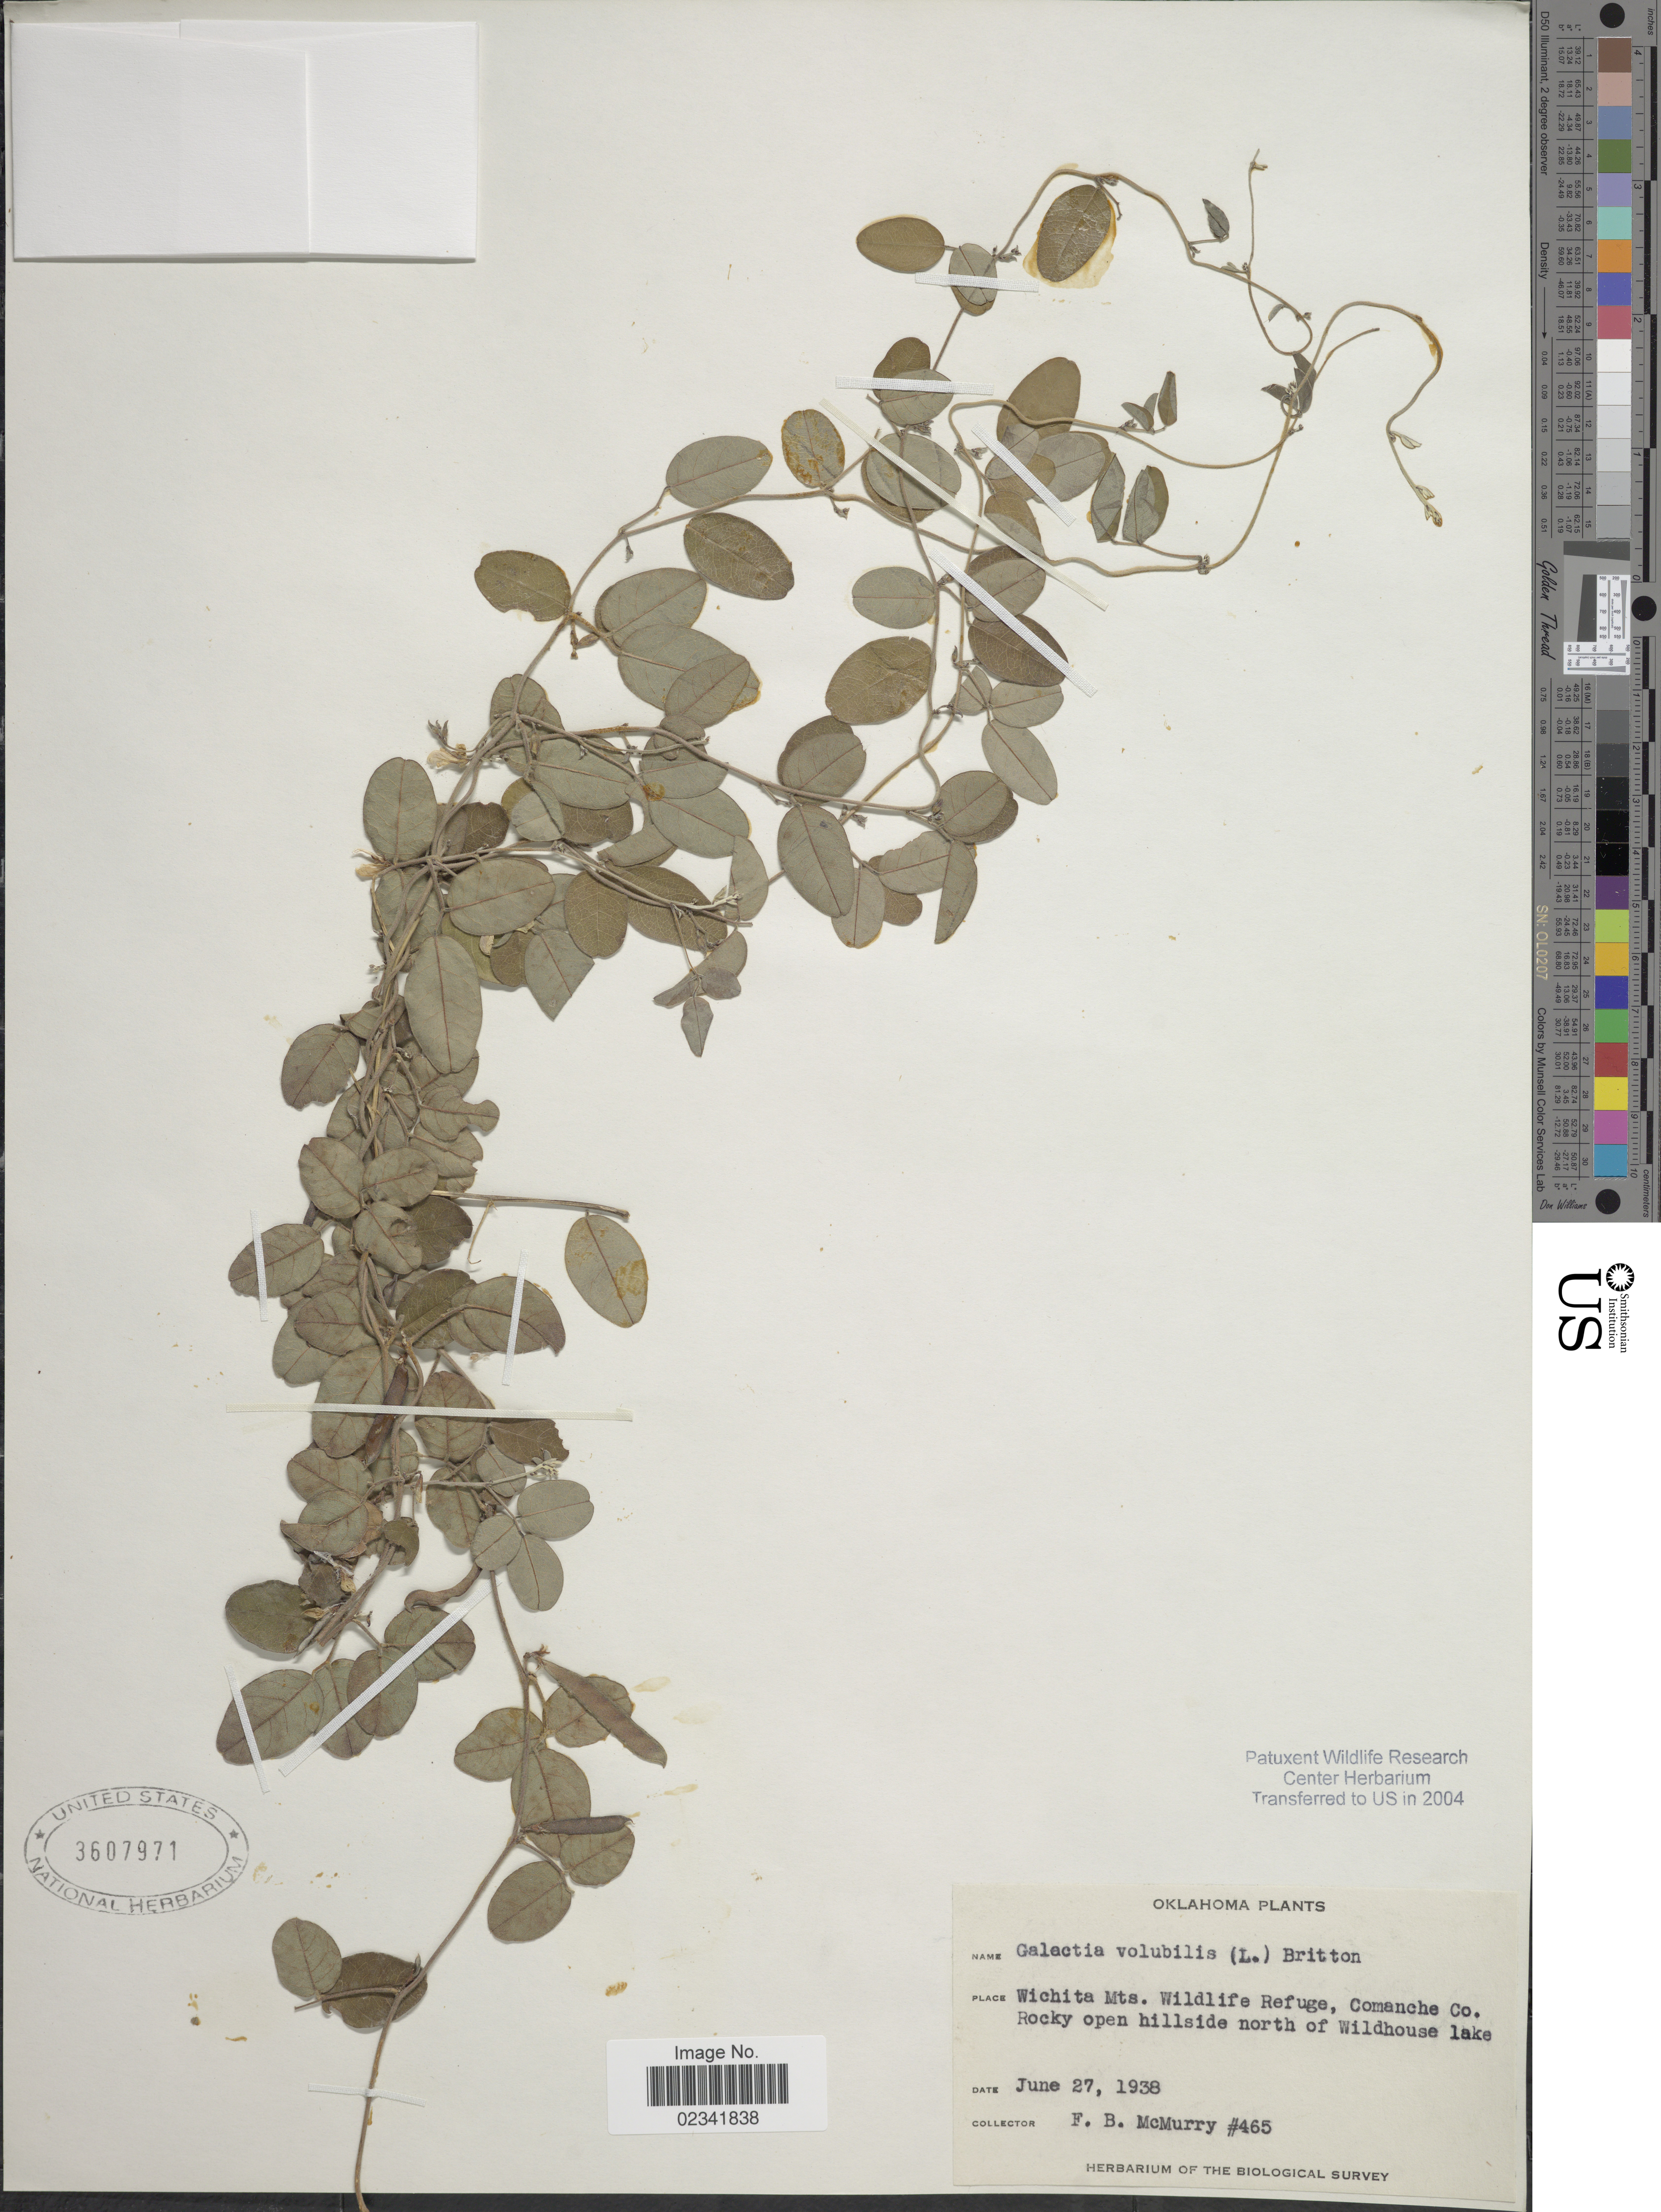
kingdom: Plantae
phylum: Tracheophyta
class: Magnoliopsida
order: Fabales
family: Fabaceae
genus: Galactia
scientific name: Galactia volubilis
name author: (L.) Britton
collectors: F. B. McMurry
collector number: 465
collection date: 1938-06-27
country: United States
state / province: Oklahoma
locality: Wichita Mts. Wildlife Refuge, Comanche Co., Rocky open hillside north of Wildhouse Lake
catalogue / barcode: US 3607971